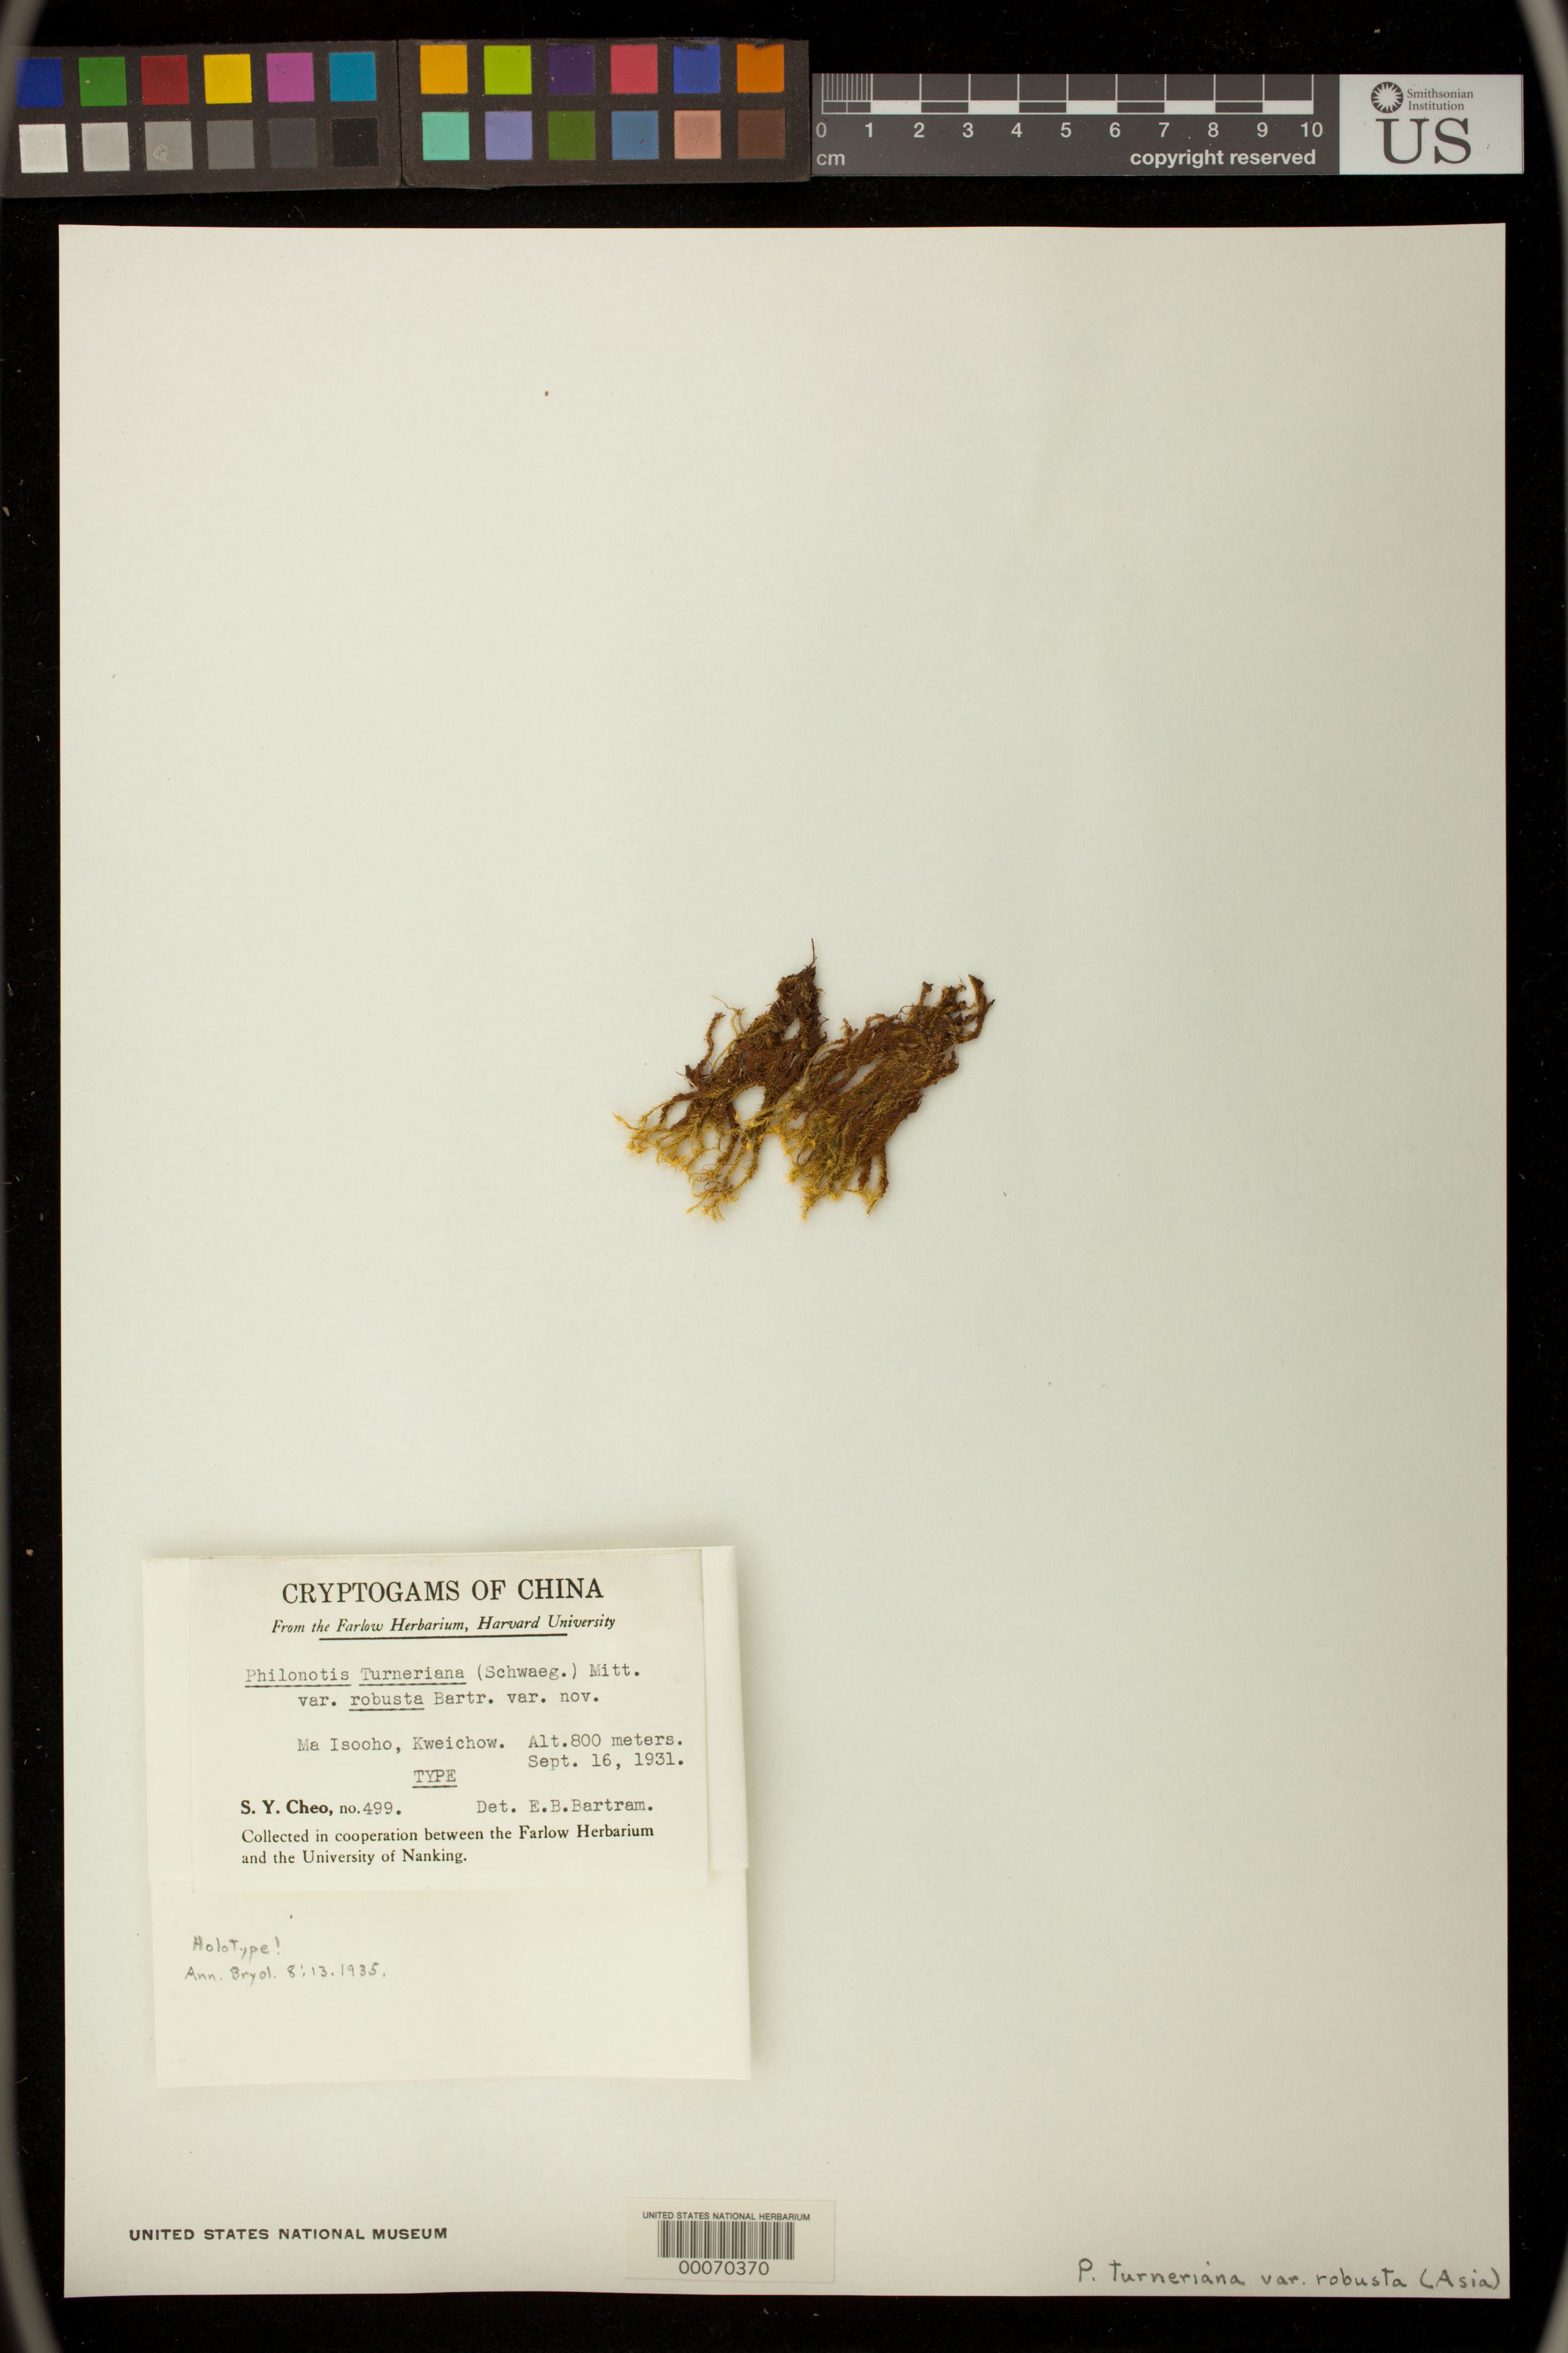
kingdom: Plantae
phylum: Bryophyta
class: Bryopsida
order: Bartramiales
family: Bartramiaceae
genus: Philonotis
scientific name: Philonotis turneriana var. robusta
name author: E.B. Bartram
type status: Holotype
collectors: S. Cheo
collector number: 499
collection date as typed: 16 Sep 1931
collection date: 1931-09-16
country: China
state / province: Guizhou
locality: Ma Isooho.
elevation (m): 800